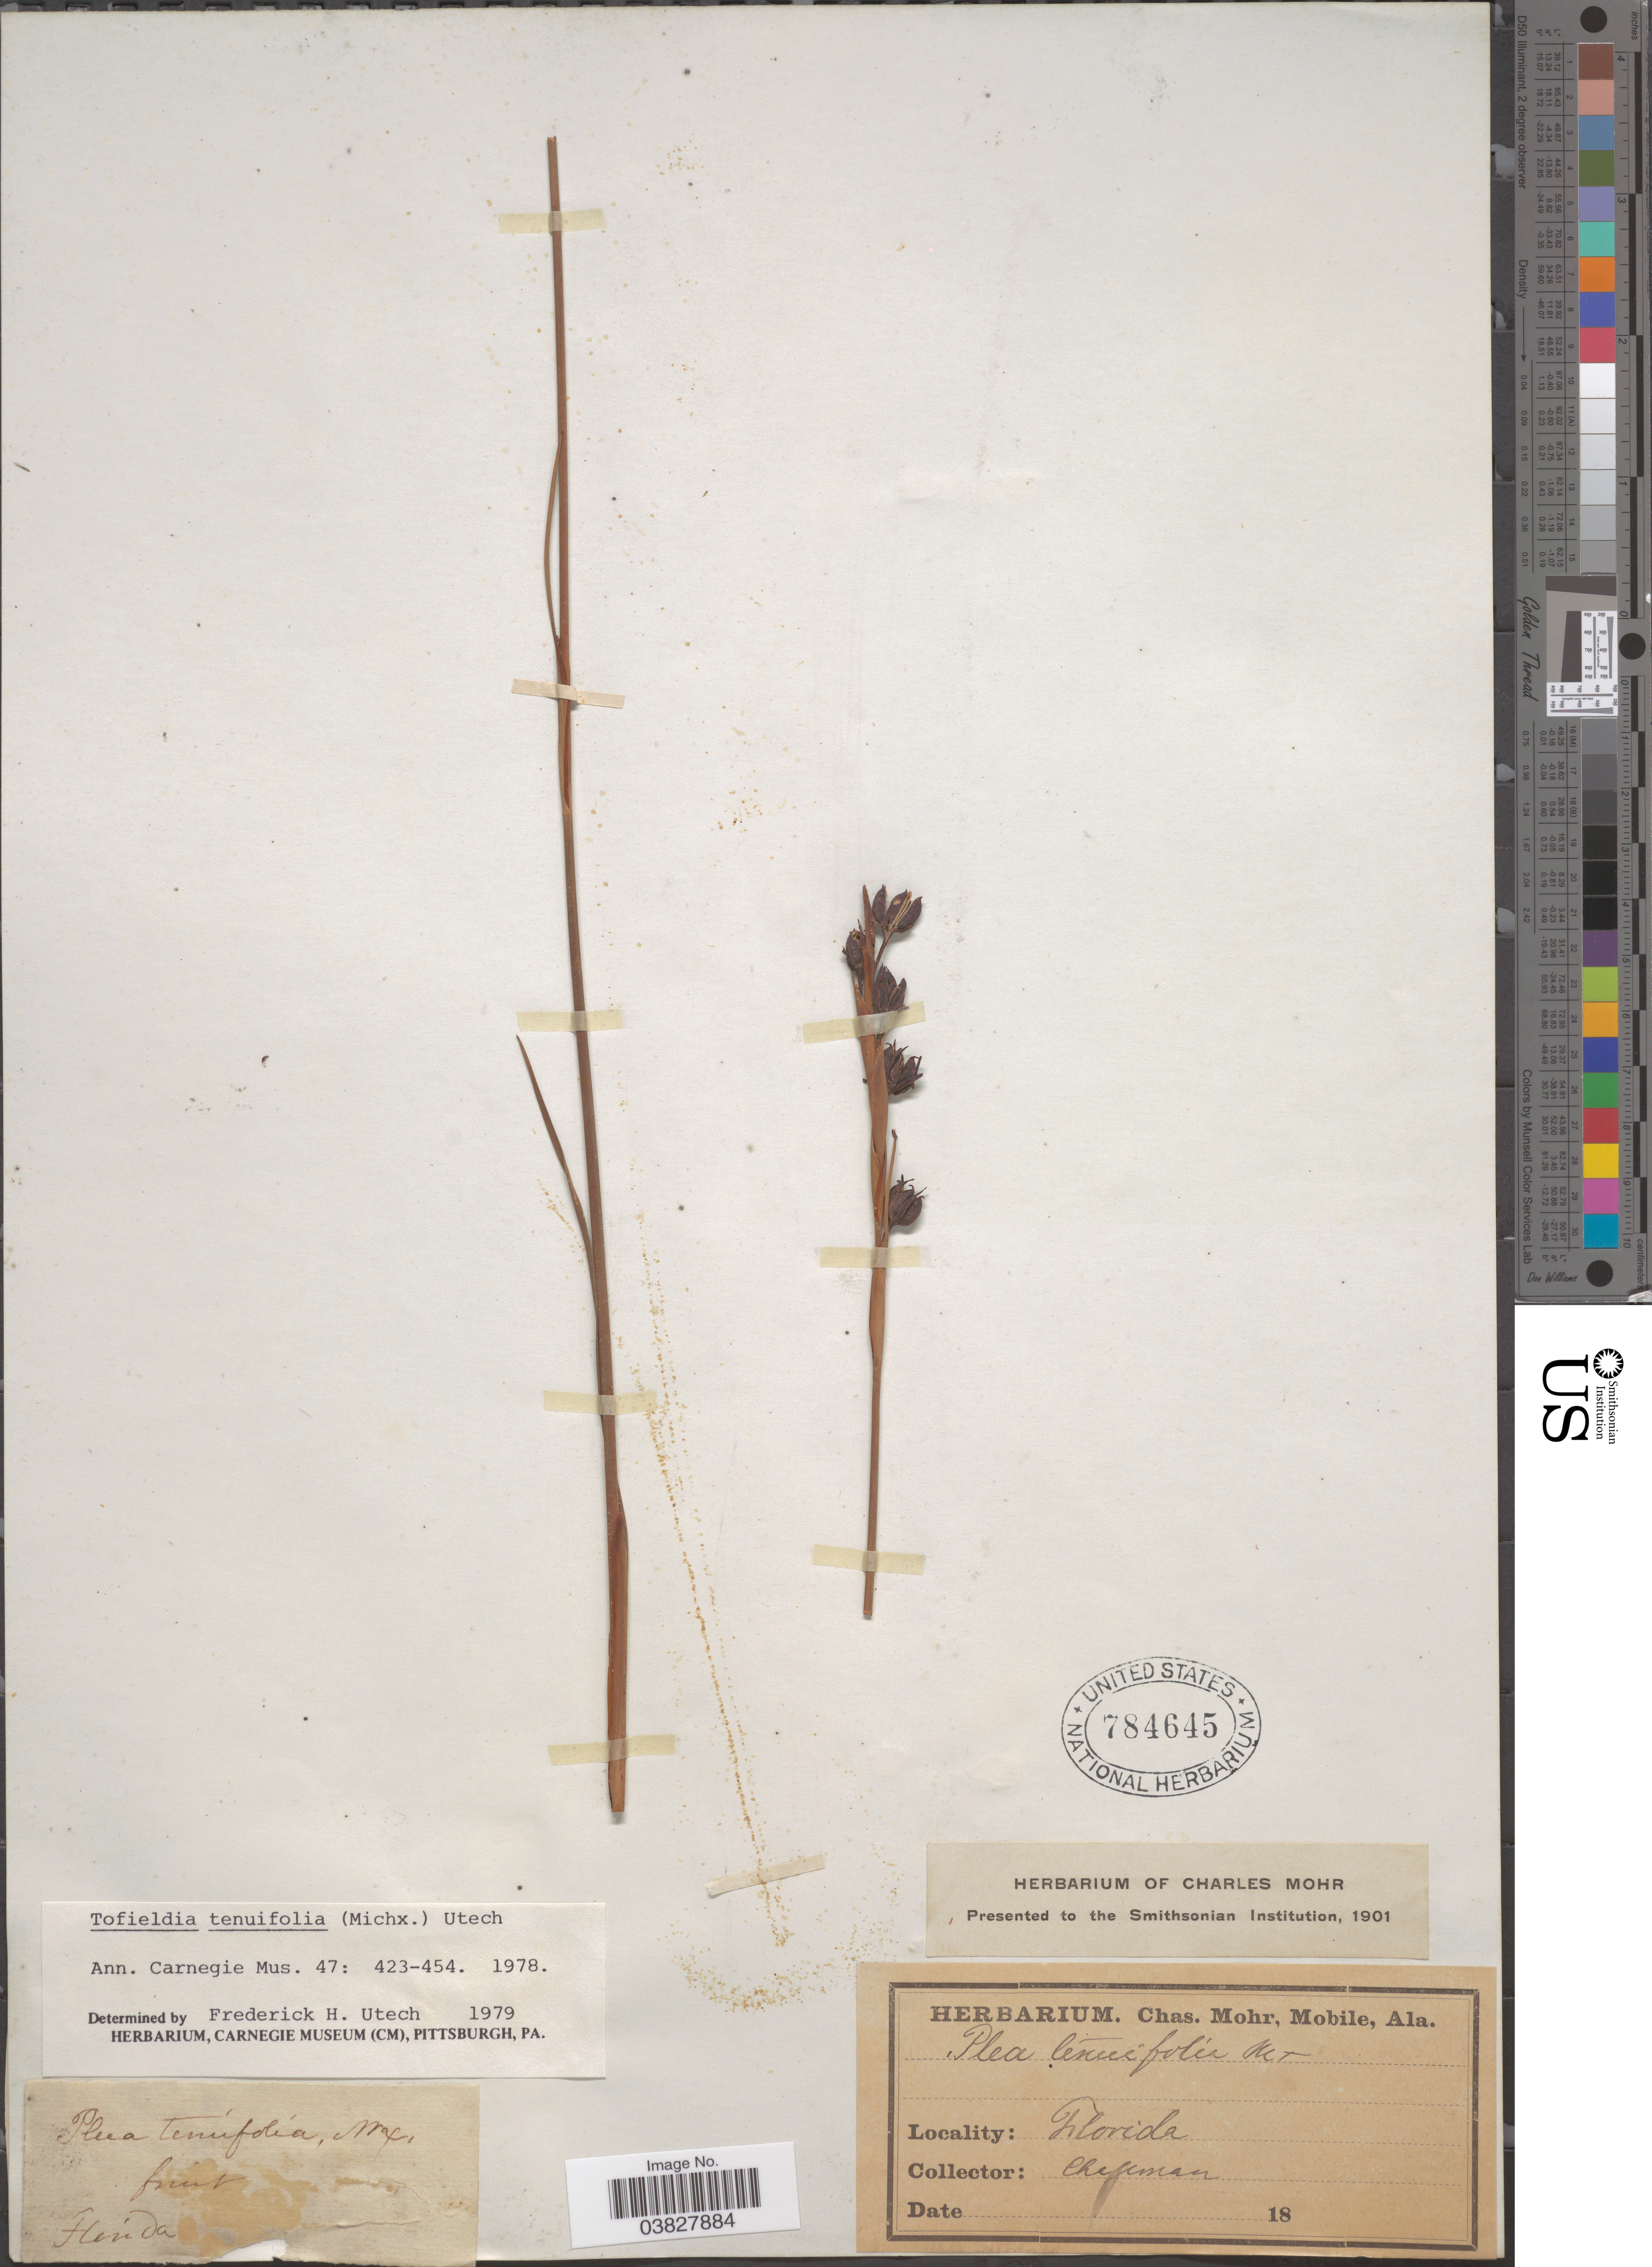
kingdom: Plantae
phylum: Tracheophyta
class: Liliopsida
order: Alismatales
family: Tofieldiaceae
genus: Pleea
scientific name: Pleea tenuifolia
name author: Michx.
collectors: A. Chapman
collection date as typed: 18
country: United States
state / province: Florida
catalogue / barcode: US 784645